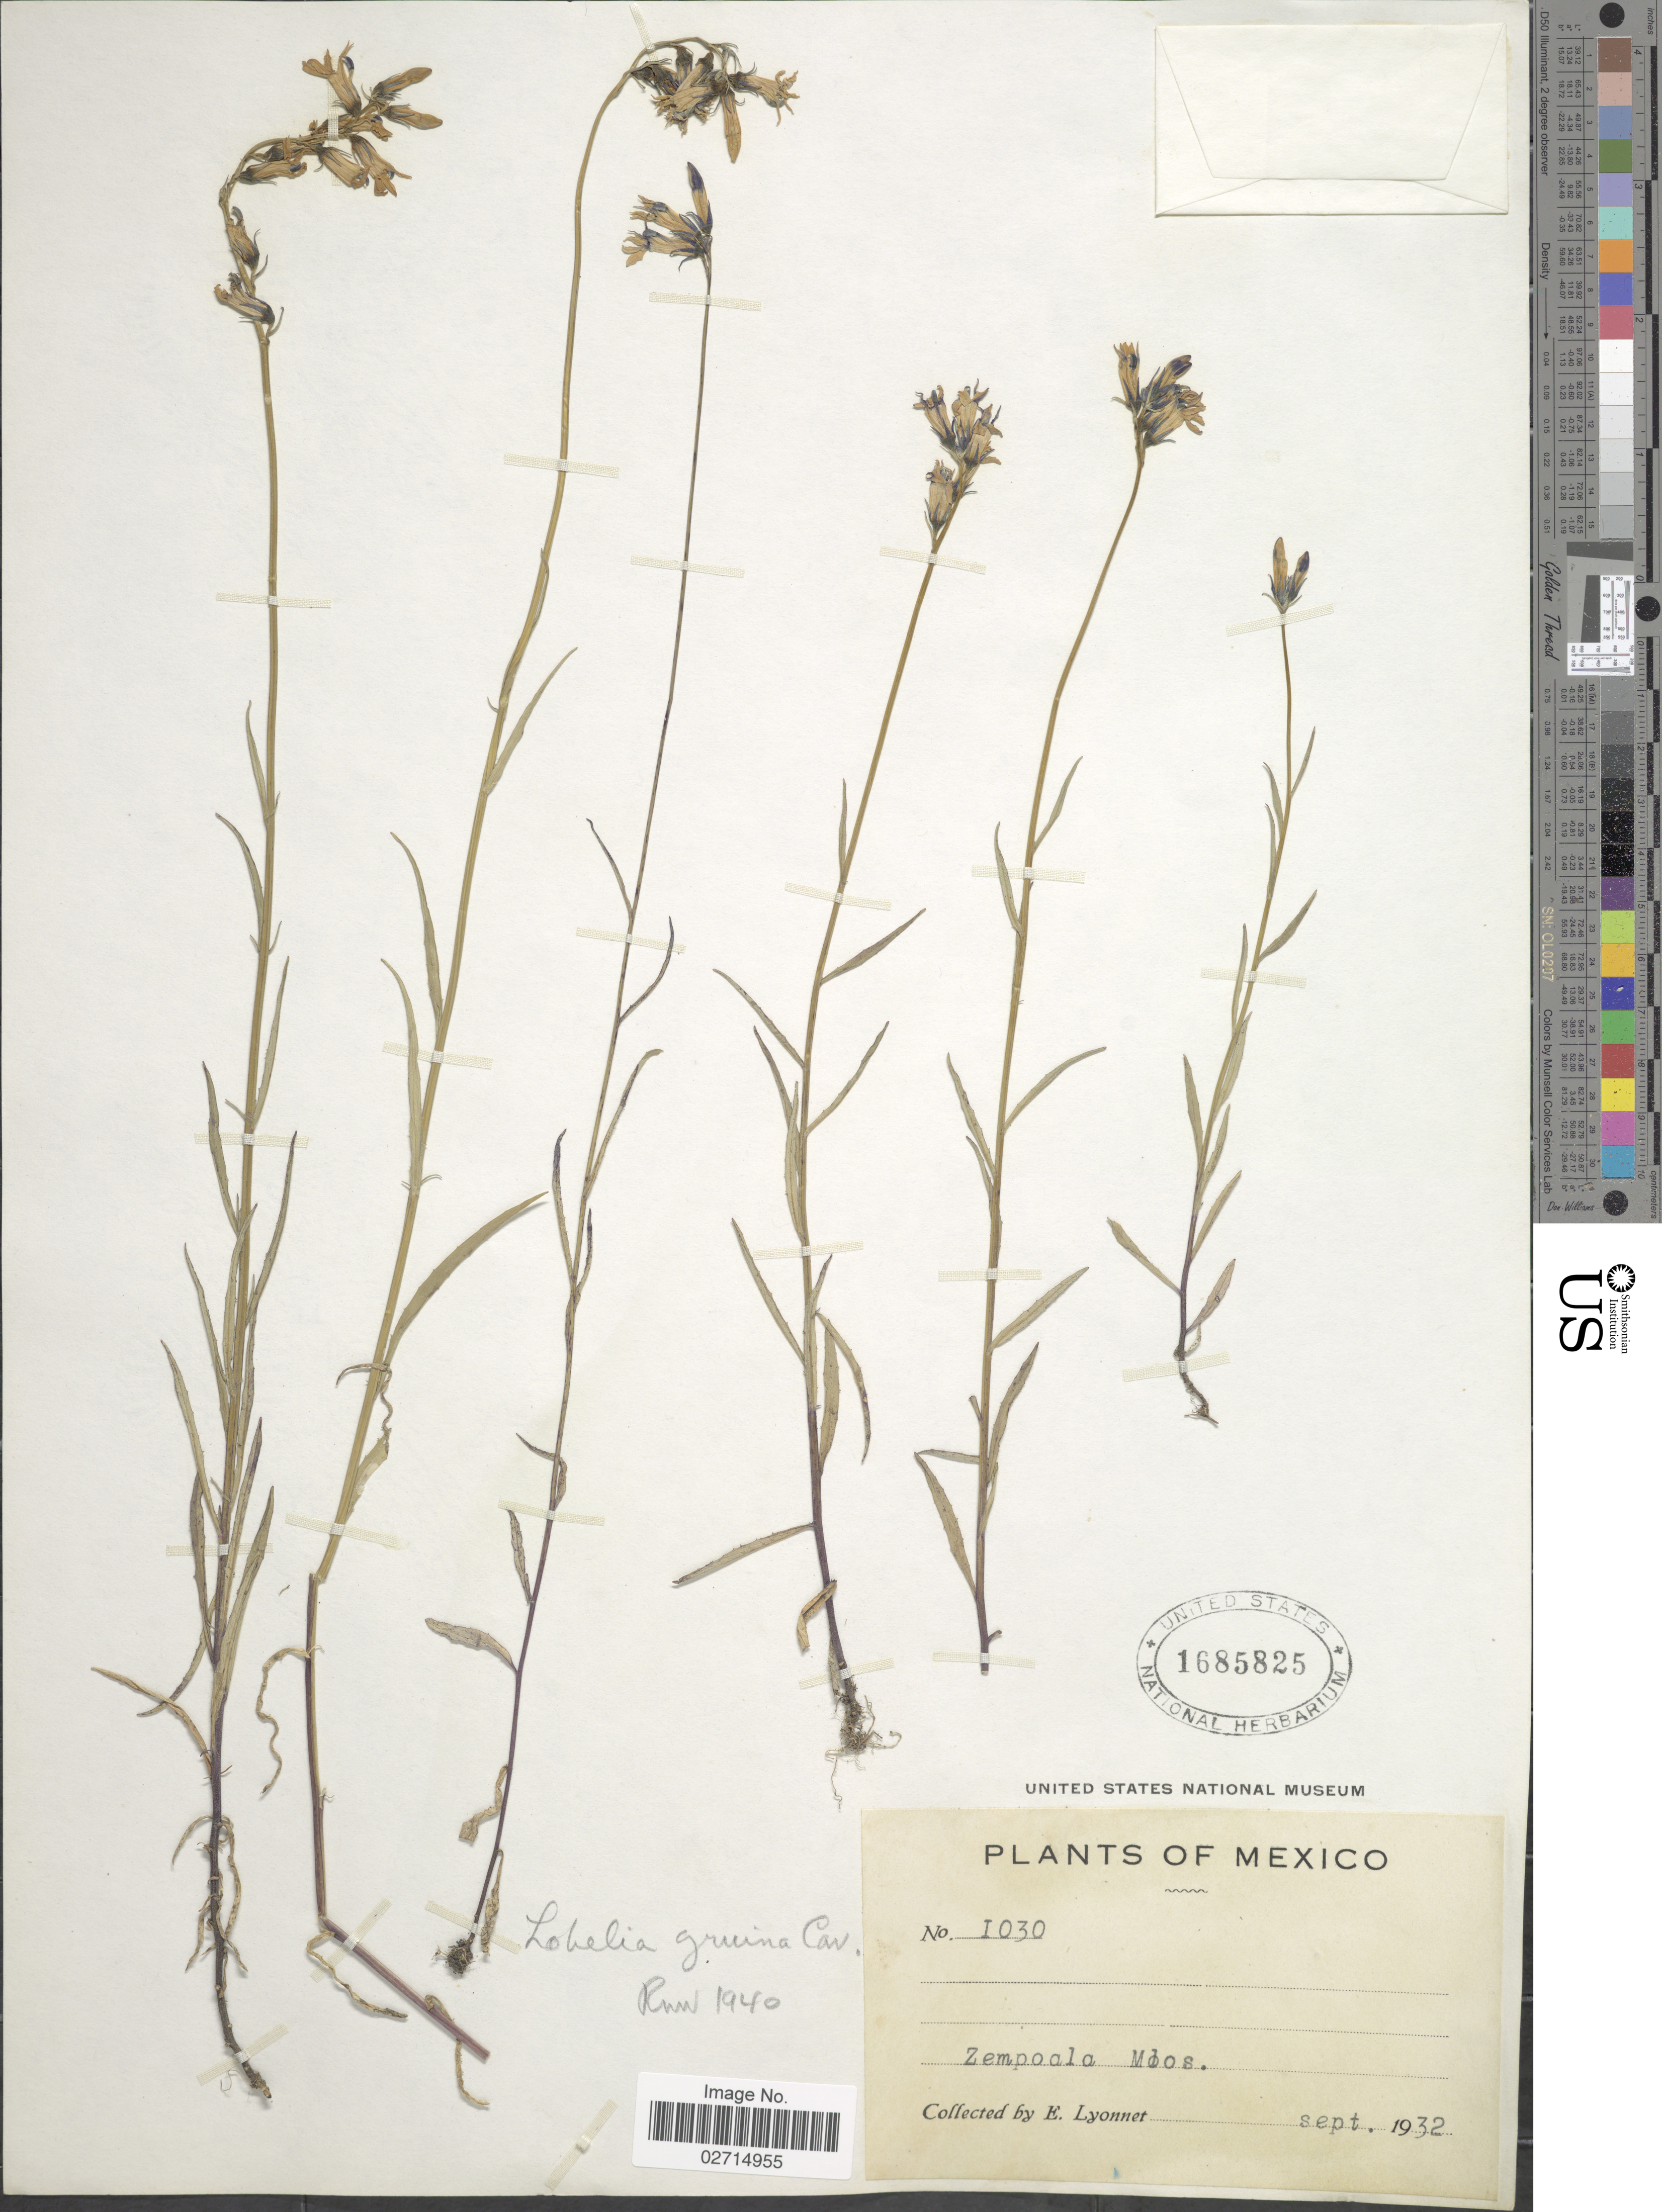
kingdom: Plantae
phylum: Tracheophyta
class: Magnoliopsida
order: Asterales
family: Campanulaceae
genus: Lobelia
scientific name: Lobelia gruina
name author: Cav.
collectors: E. Lyonnet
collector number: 1030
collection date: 1932-09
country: Mexico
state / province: Morelos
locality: Zempoalo Mlos.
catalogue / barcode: US 1685825